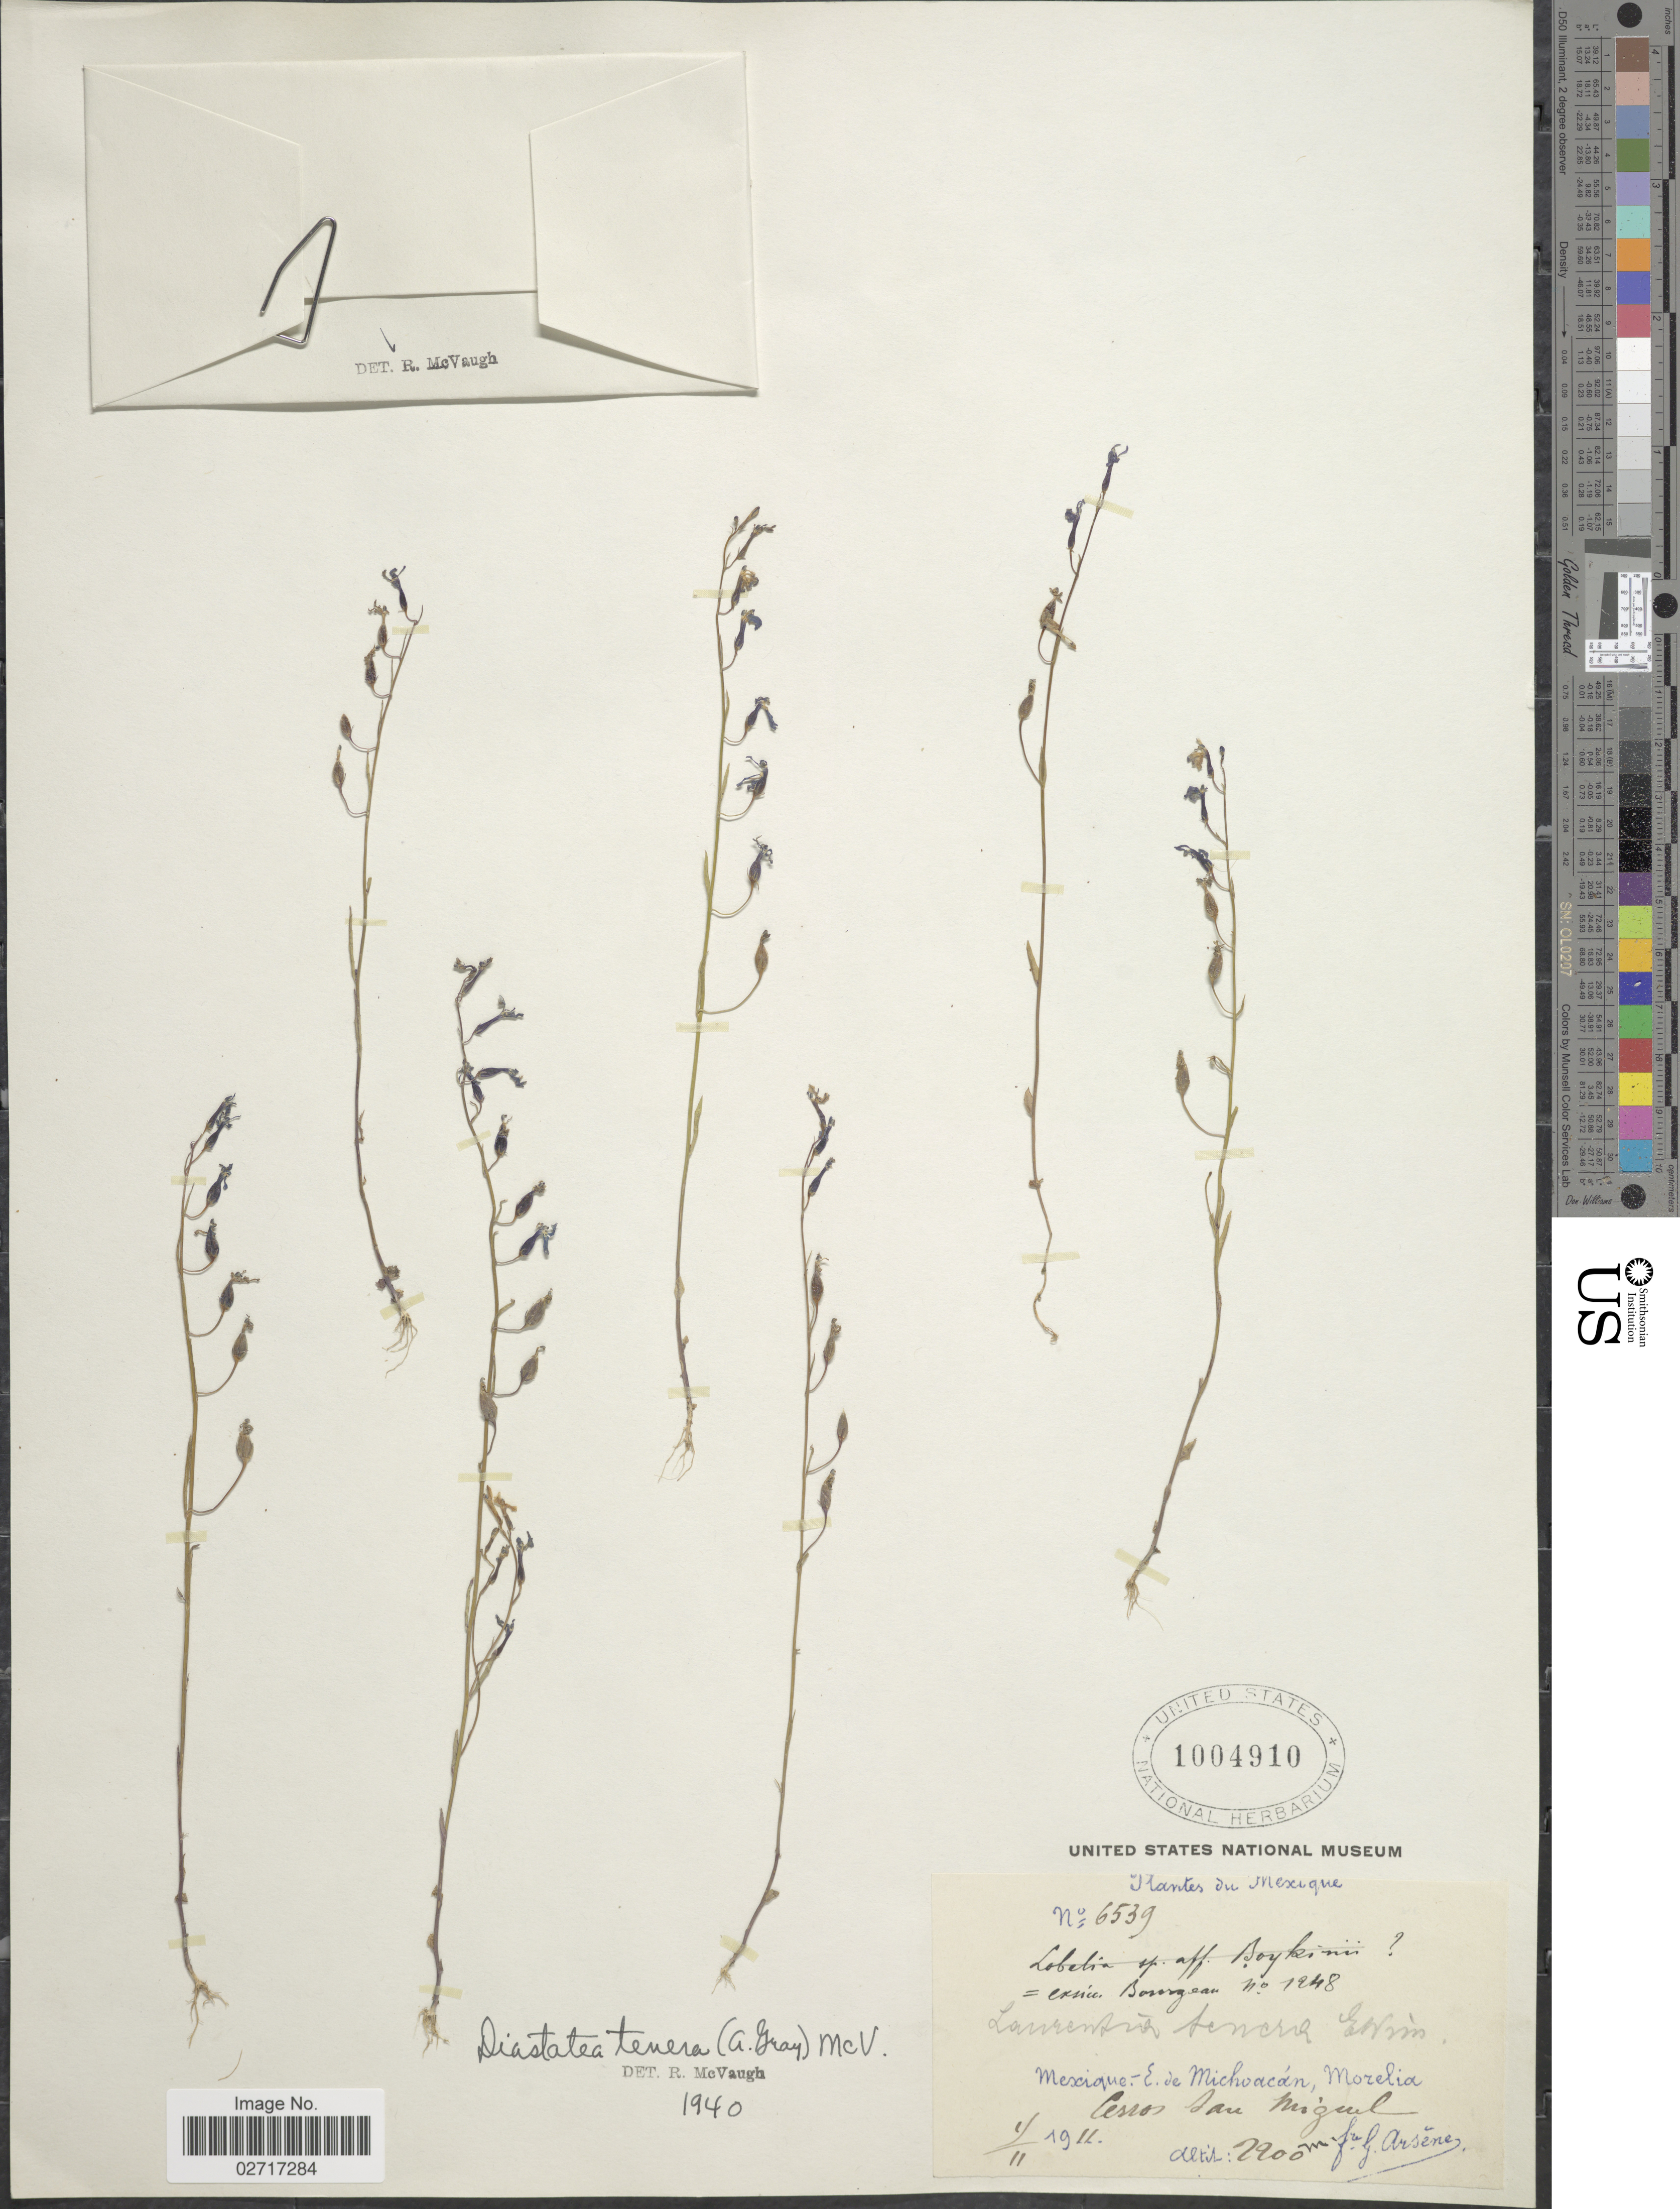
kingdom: Plantae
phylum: Tracheophyta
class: Magnoliopsida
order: Asterales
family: Campanulaceae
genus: Diastatea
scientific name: Diastatea tenera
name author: (A. Gray) McVaugh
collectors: Bro. G. Arsène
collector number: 6539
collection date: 1911-11-19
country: Mexico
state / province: Michoacán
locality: E. de Michoacan, Morelia, Cerros San Miguel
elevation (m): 2200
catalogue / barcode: US 1004910